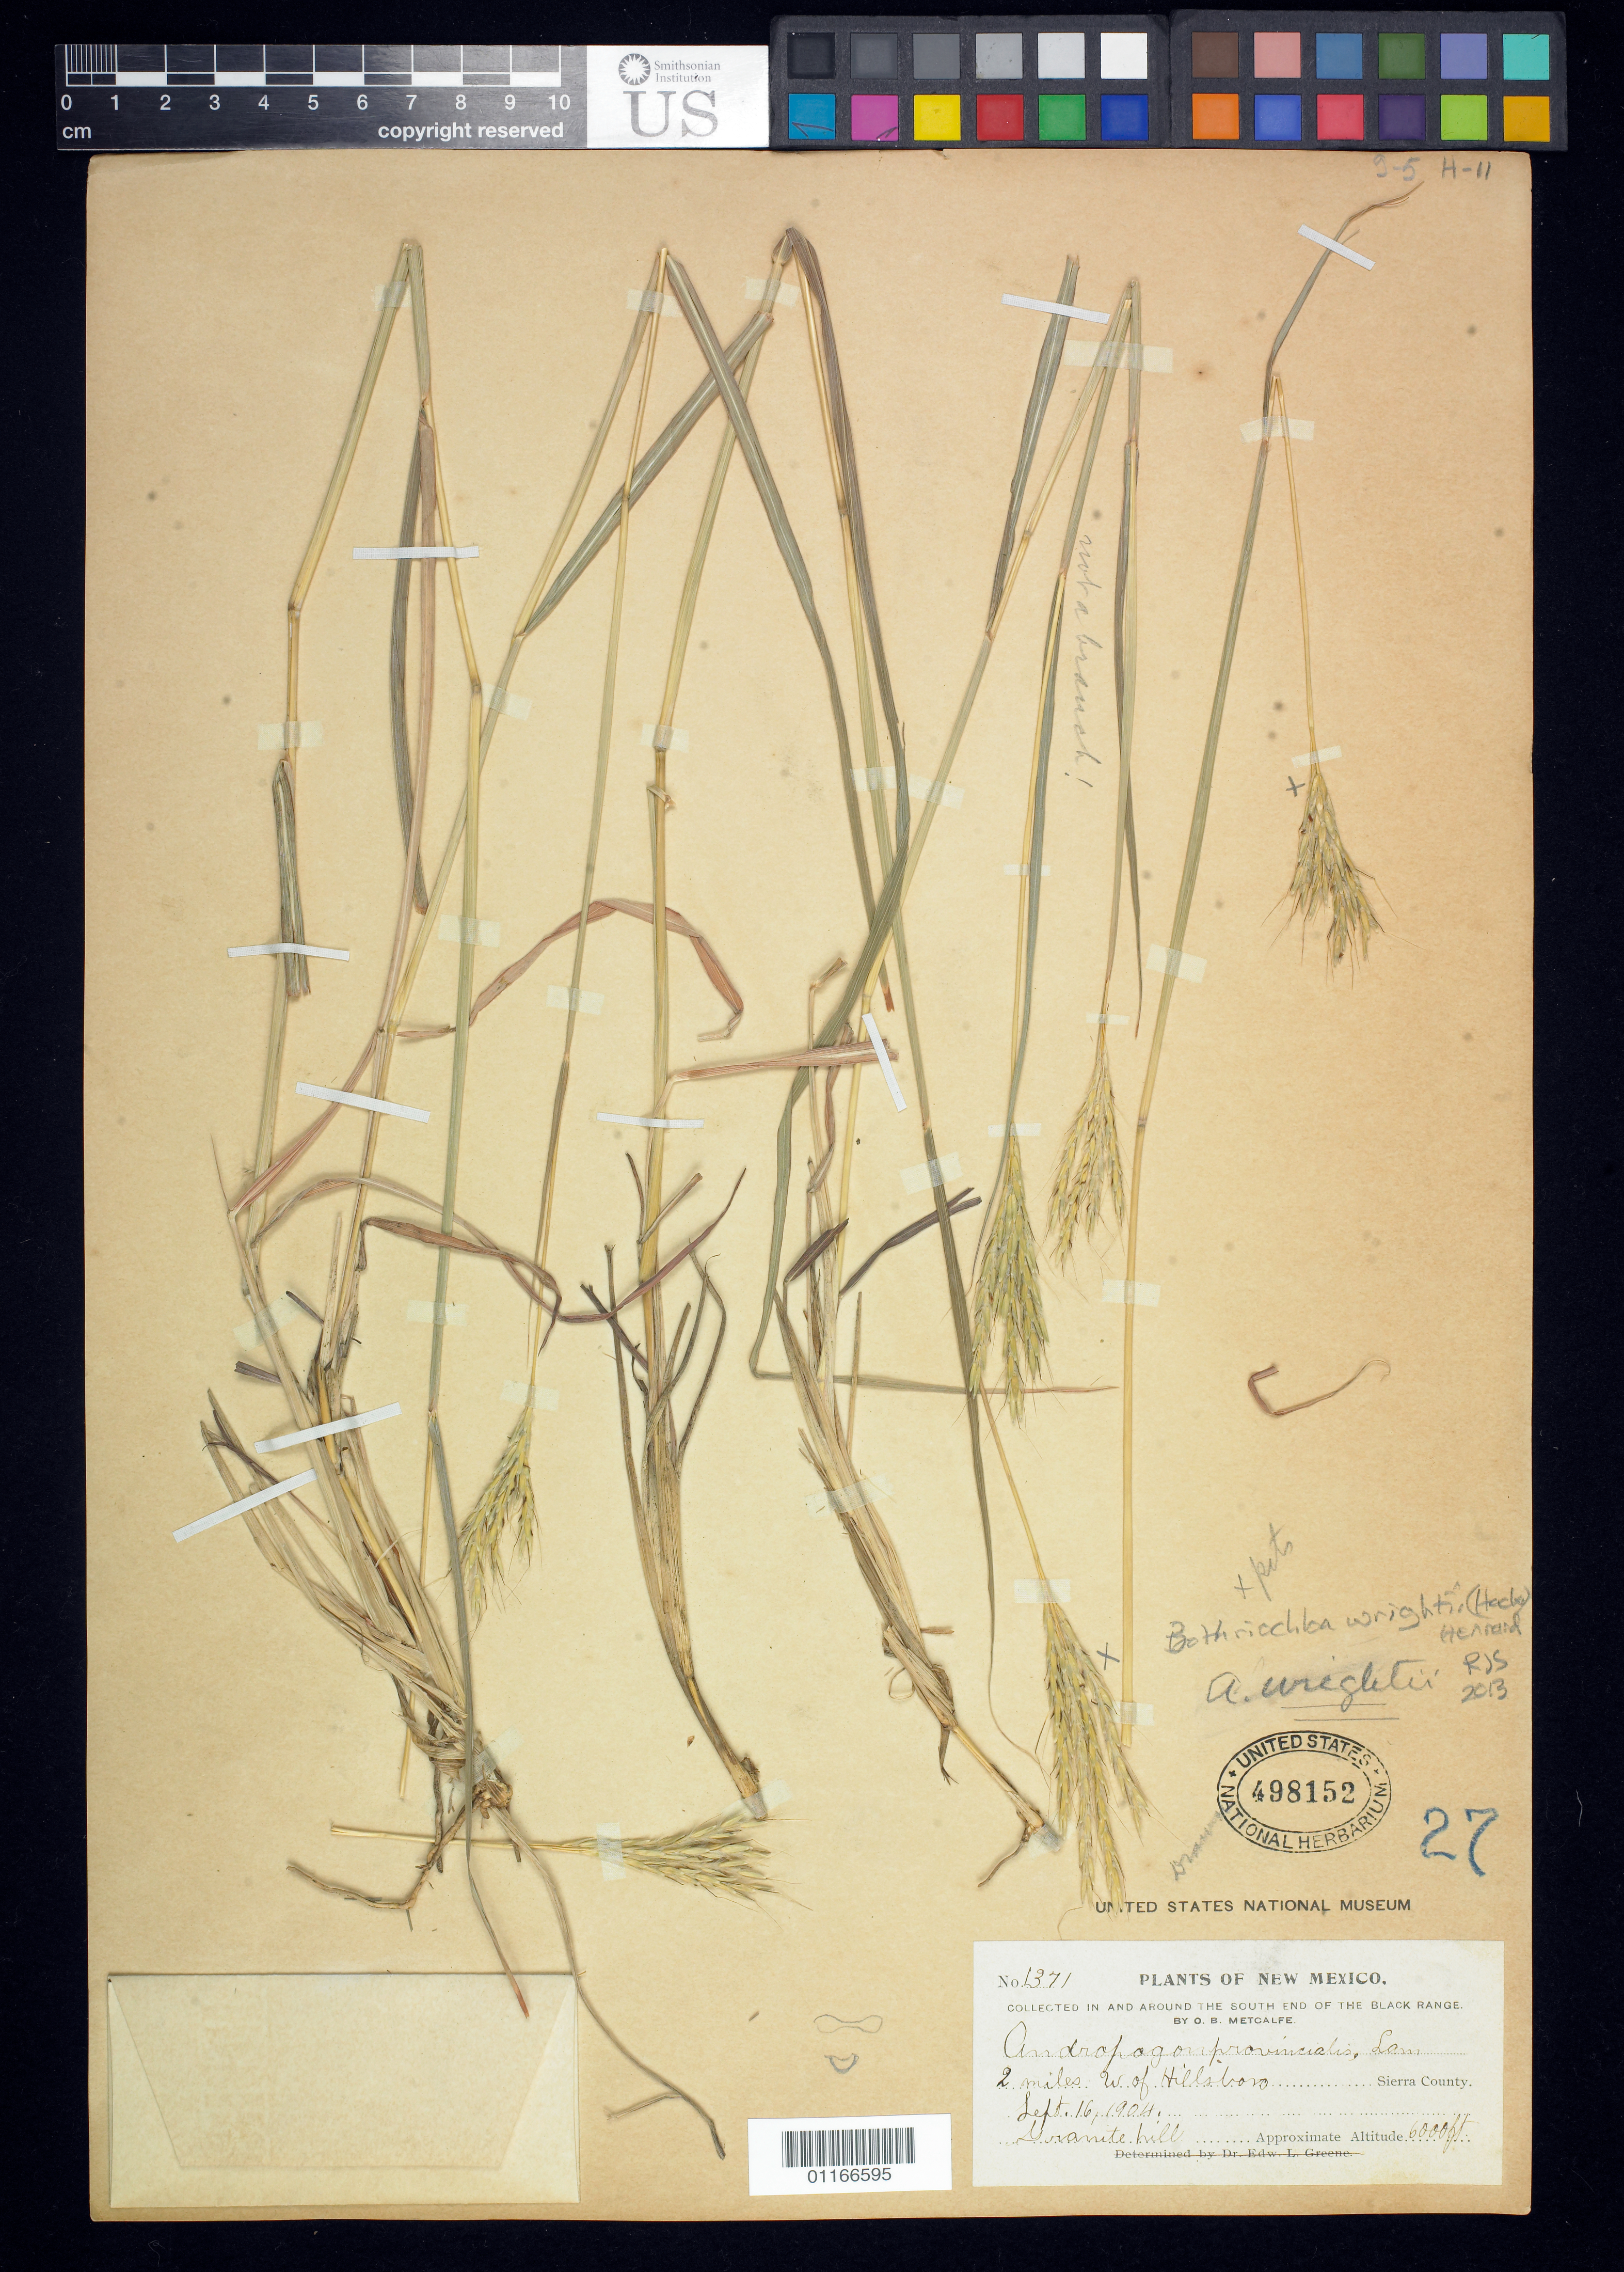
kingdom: Plantae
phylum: Tracheophyta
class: Liliopsida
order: Poales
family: Poaceae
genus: Bothriochloa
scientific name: Bothriochloa wrightii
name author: (Hack.) Henr.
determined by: Soreng, Robert J., Research Associate (BOT), Smithsonian Institution - National Museum of Natural History (UNITED STATES)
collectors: O. B. Metcalfe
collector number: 1371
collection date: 1904-09-16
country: United States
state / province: New Mexico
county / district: Sierra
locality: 2 miles west of Hilliboro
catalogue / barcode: US 498152